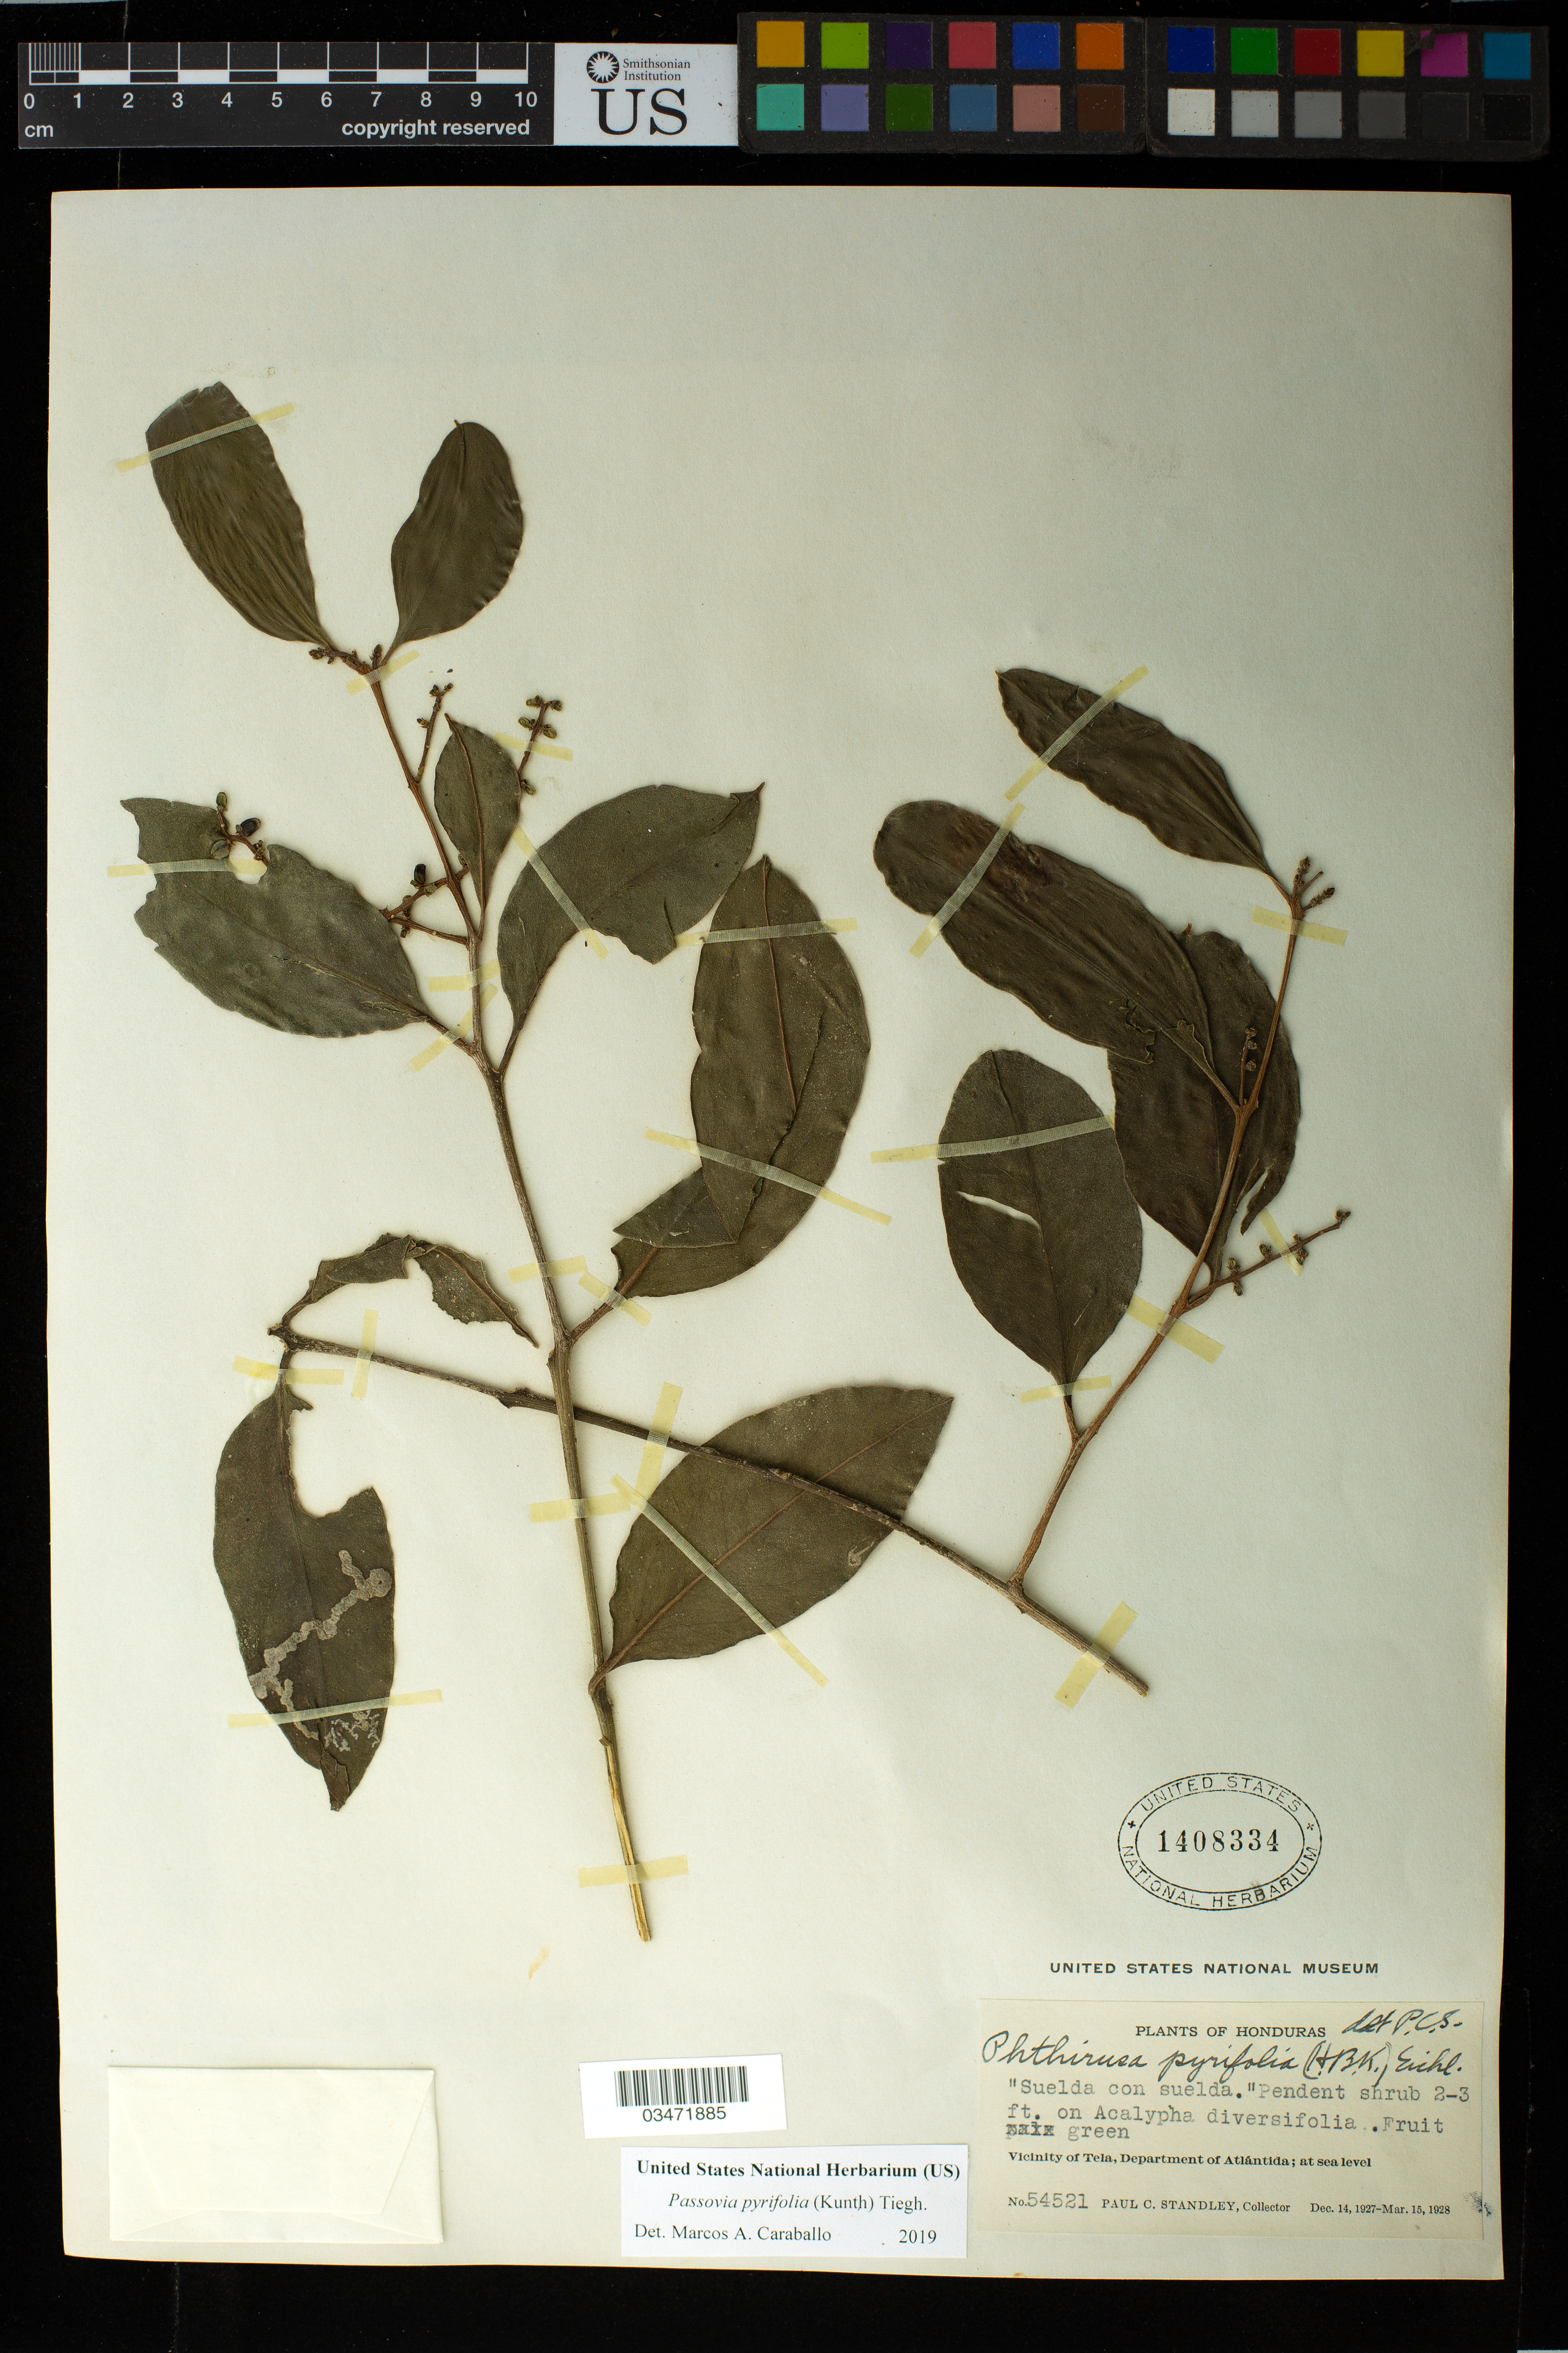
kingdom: Plantae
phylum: Tracheophyta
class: Magnoliopsida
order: Santalales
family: Loranthaceae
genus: Passovia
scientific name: Passovia pyrifolia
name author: (Kunth) Tiegh.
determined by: Caraballo-Ortiz, Marcos A., (MISS), University of Mississippi (UNITED STATES)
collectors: P. C. Standley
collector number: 54521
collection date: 1927-12-14/1928-03-15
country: Honduras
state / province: Atlántida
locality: Tela, vicinity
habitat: On Acalypha diversifolia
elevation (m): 0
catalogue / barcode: US 1408334